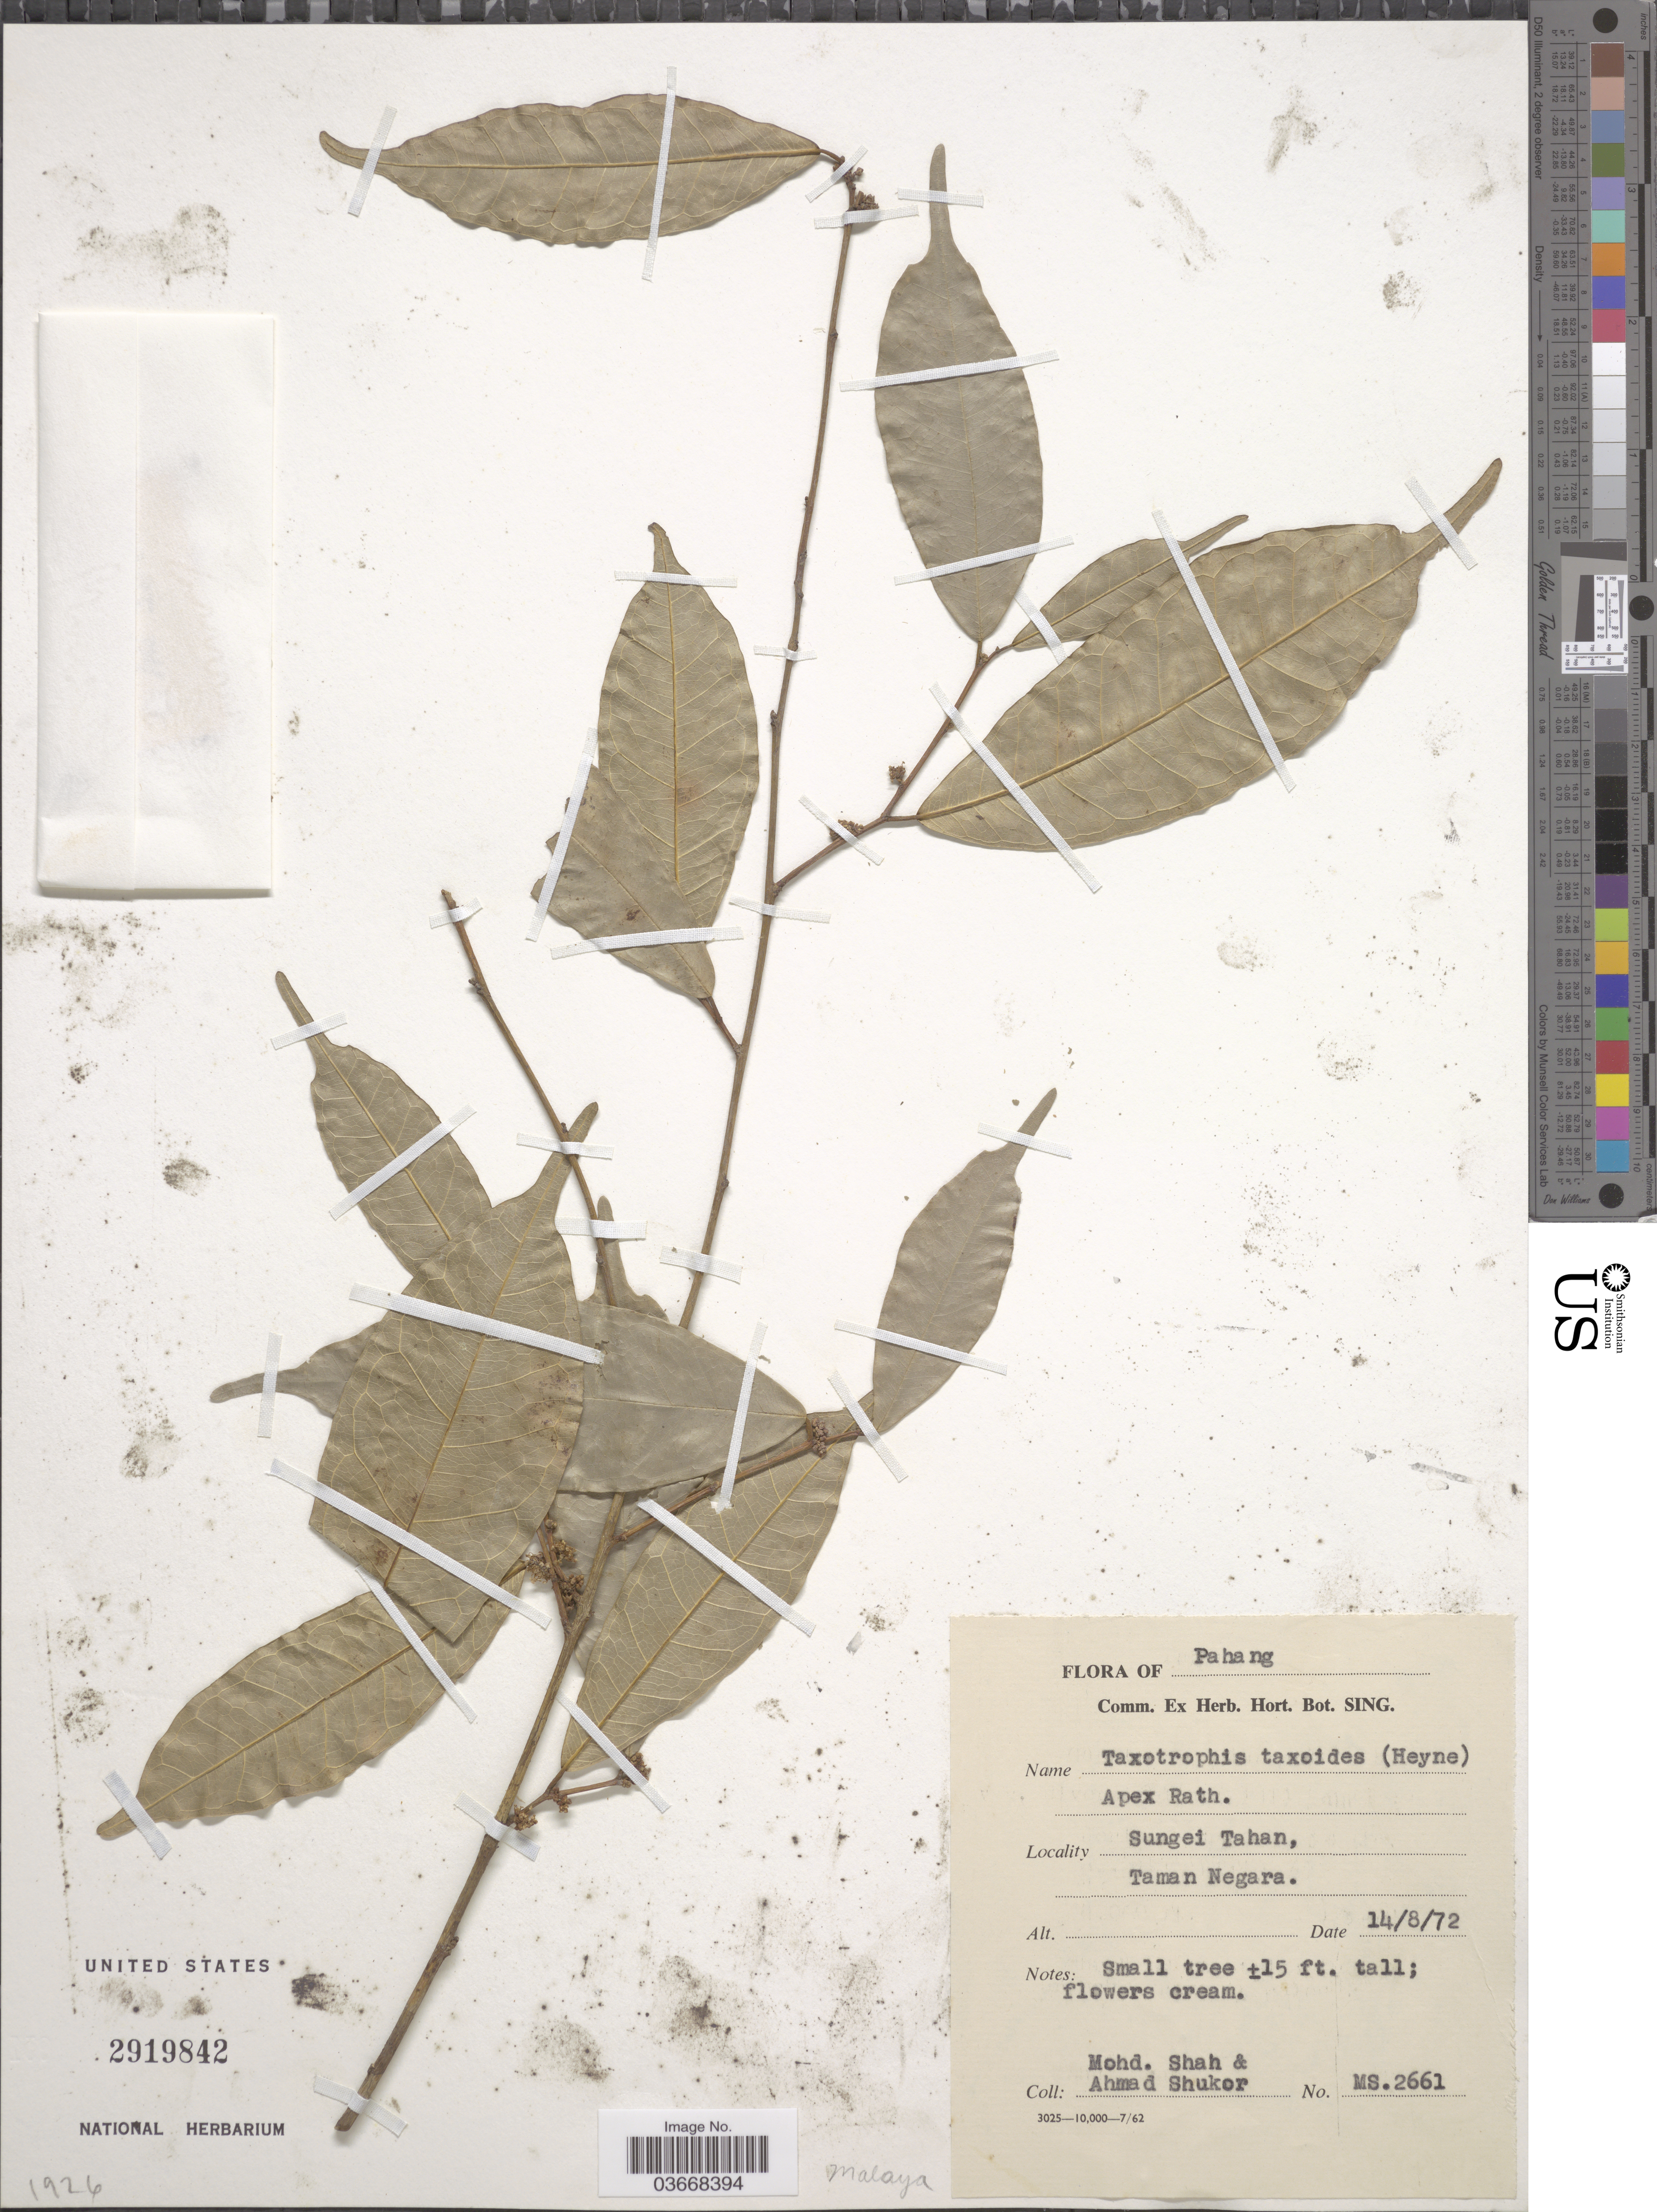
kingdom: Plantae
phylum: Tracheophyta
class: Magnoliopsida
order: Rosales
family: Moraceae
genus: Taxotrophis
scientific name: Taxotrophis taxoides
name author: (B. Heyne ex Roth) Chew ex E. M. Gardner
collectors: M. Shah & A. Shukor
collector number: MS2661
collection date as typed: Transcribed d/m/y: 14/8/72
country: Malaysia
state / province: Pahang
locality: Sungei Tahan, Taman Negara.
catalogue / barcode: US 2919842